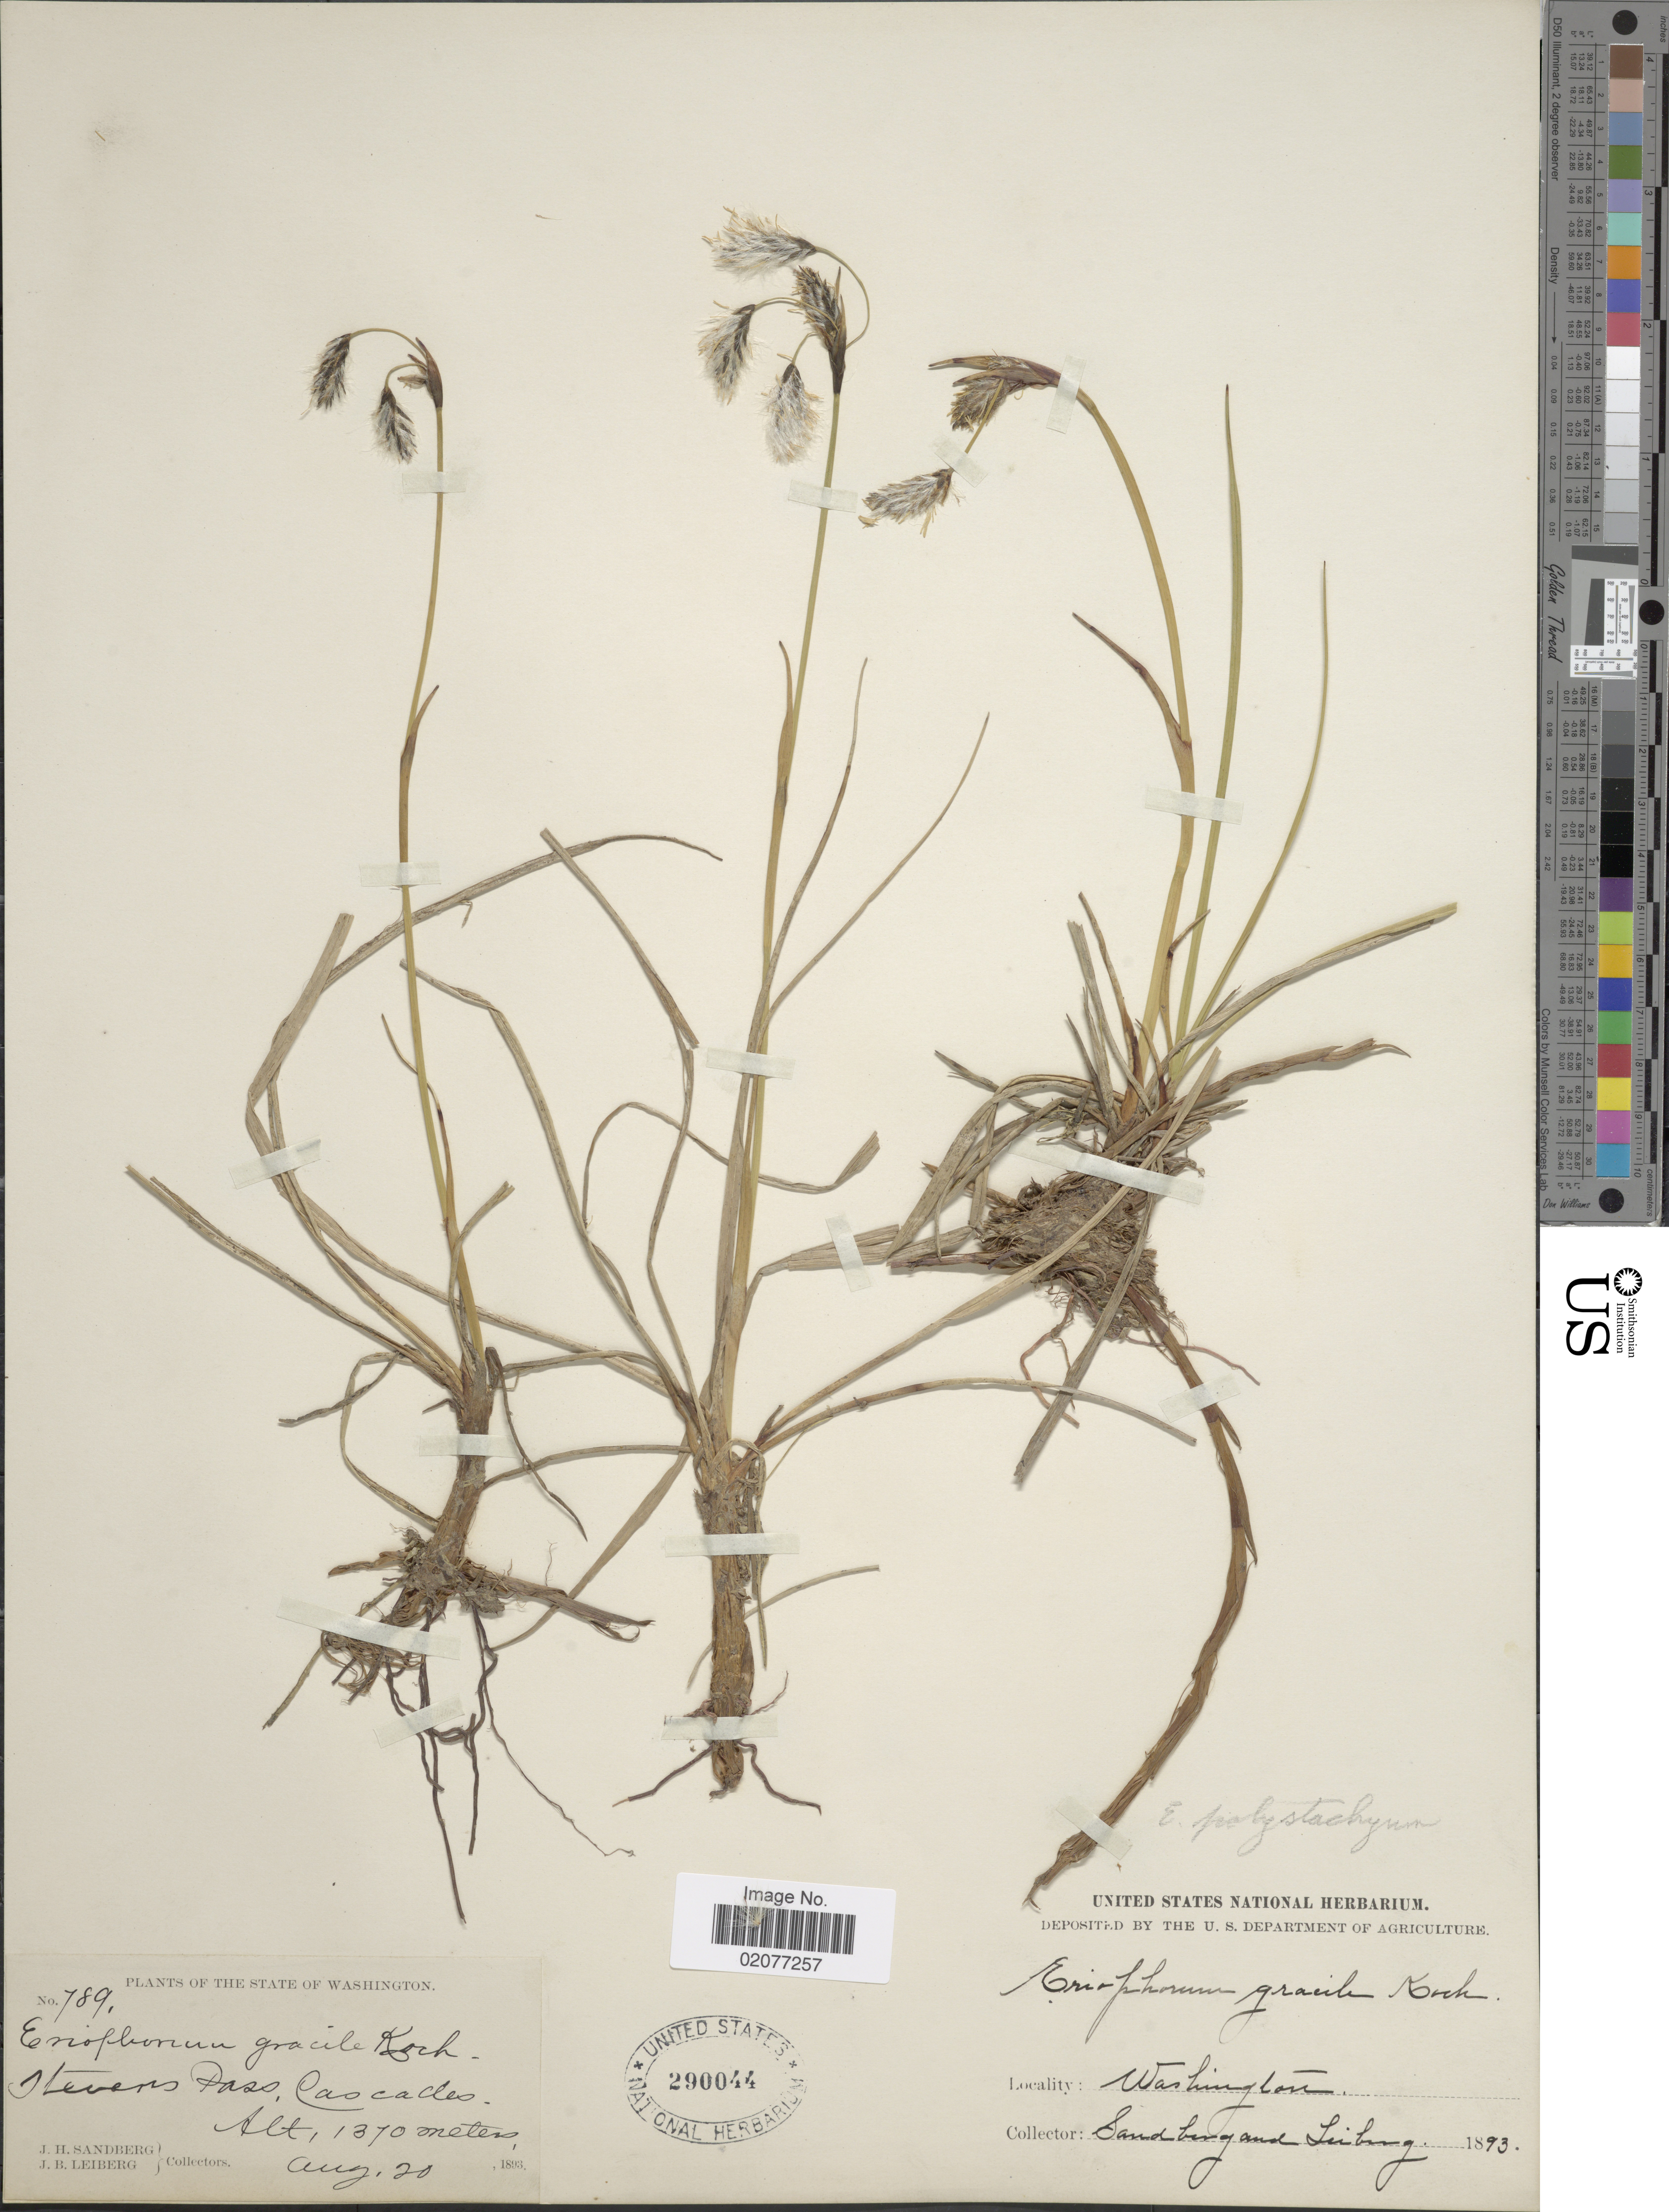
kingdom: Plantae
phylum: Tracheophyta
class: Liliopsida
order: Poales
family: Cyperaceae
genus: Eriophorum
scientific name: Eriophorum angustifolium subsp. angustifolium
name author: Honck.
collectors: J. H. Sandberg & J. B. Leiberg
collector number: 789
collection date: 1863-08-20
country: United States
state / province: Washington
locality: State of Washington. Stevens Pass, Cascades.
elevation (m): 1370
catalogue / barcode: US 290044